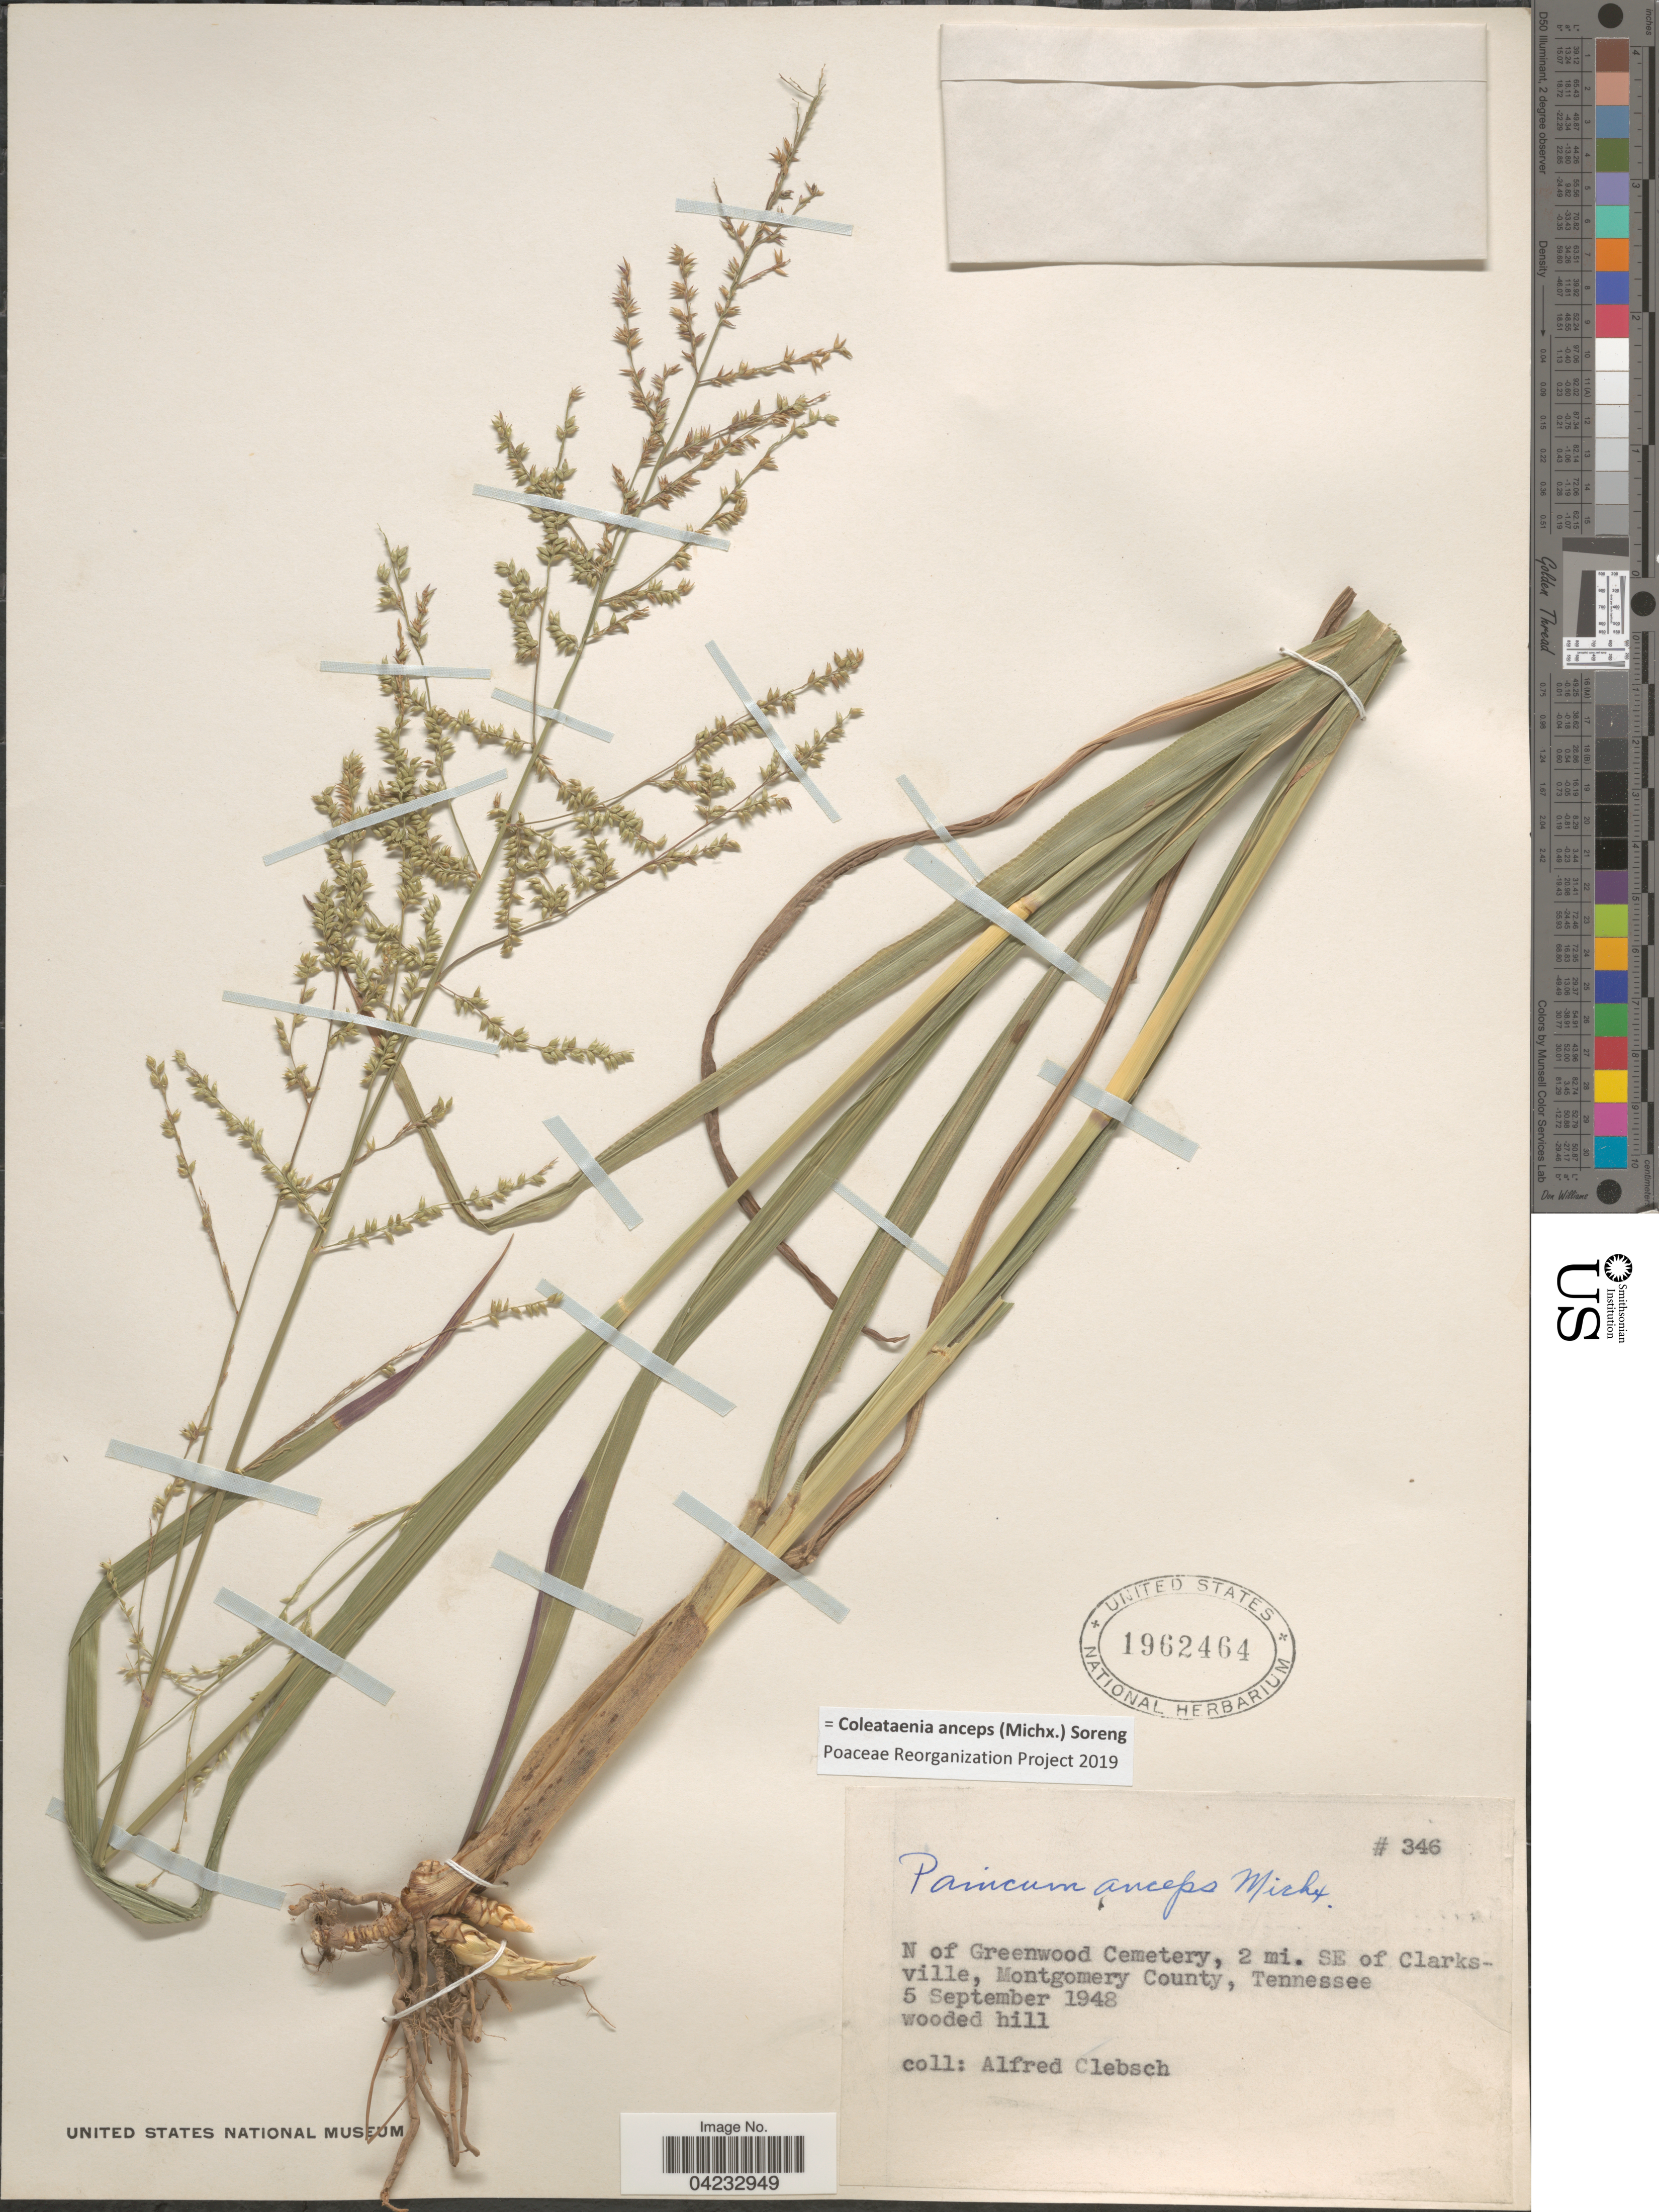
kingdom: Plantae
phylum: Tracheophyta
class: Liliopsida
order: Poales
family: Poaceae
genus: Coleataenia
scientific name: Coleataenia anceps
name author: (Michx.) Soreng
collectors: A. Clebsch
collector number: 346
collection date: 1948-09-05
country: United States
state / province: Tennessee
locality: N of Greenwood Cemetery, 2 mi. SE of Clarksville, Montgomery County.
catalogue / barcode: US 1962464